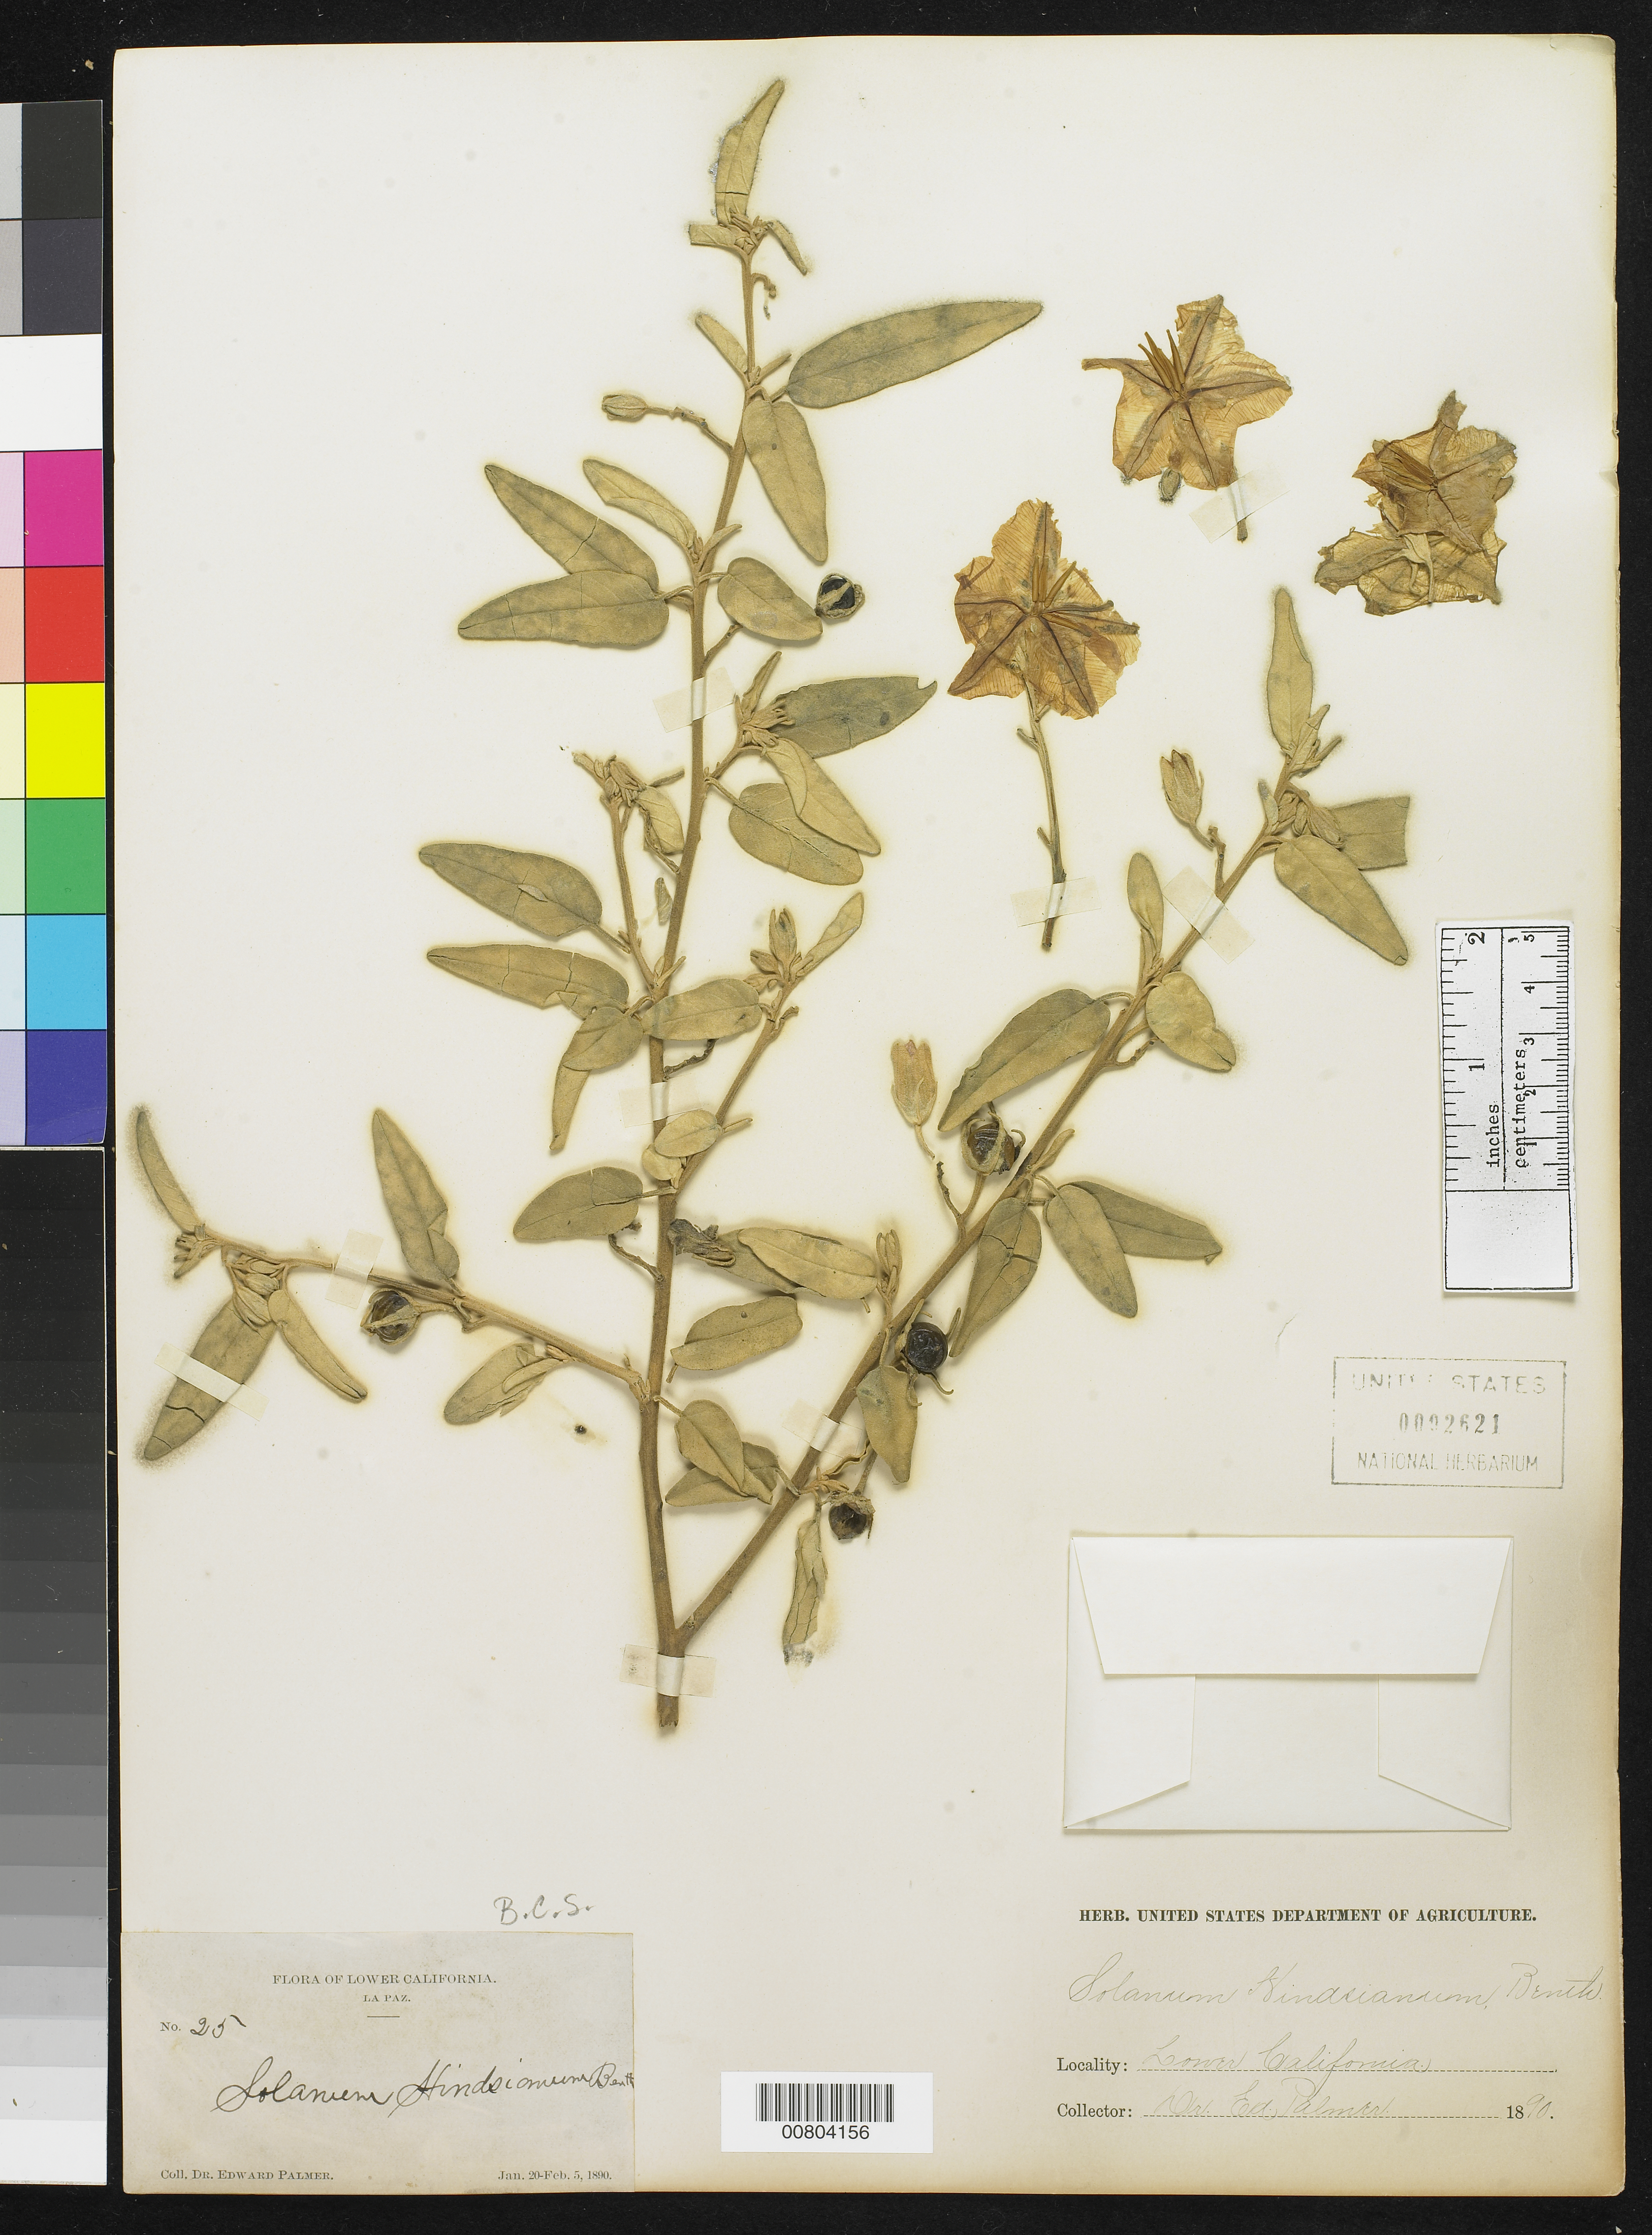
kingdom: Plantae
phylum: Tracheophyta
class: Magnoliopsida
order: Solanales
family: Solanaceae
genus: Solanum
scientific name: Solanum hindsianum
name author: Benth.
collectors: E. Palmer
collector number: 25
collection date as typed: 20 Jan 1890 to 05 Feb 1890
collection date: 1890-01-20/1890-02-05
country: Mexico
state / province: Baja California Sur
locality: La Paz, Baja California Sur.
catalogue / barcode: US 92621